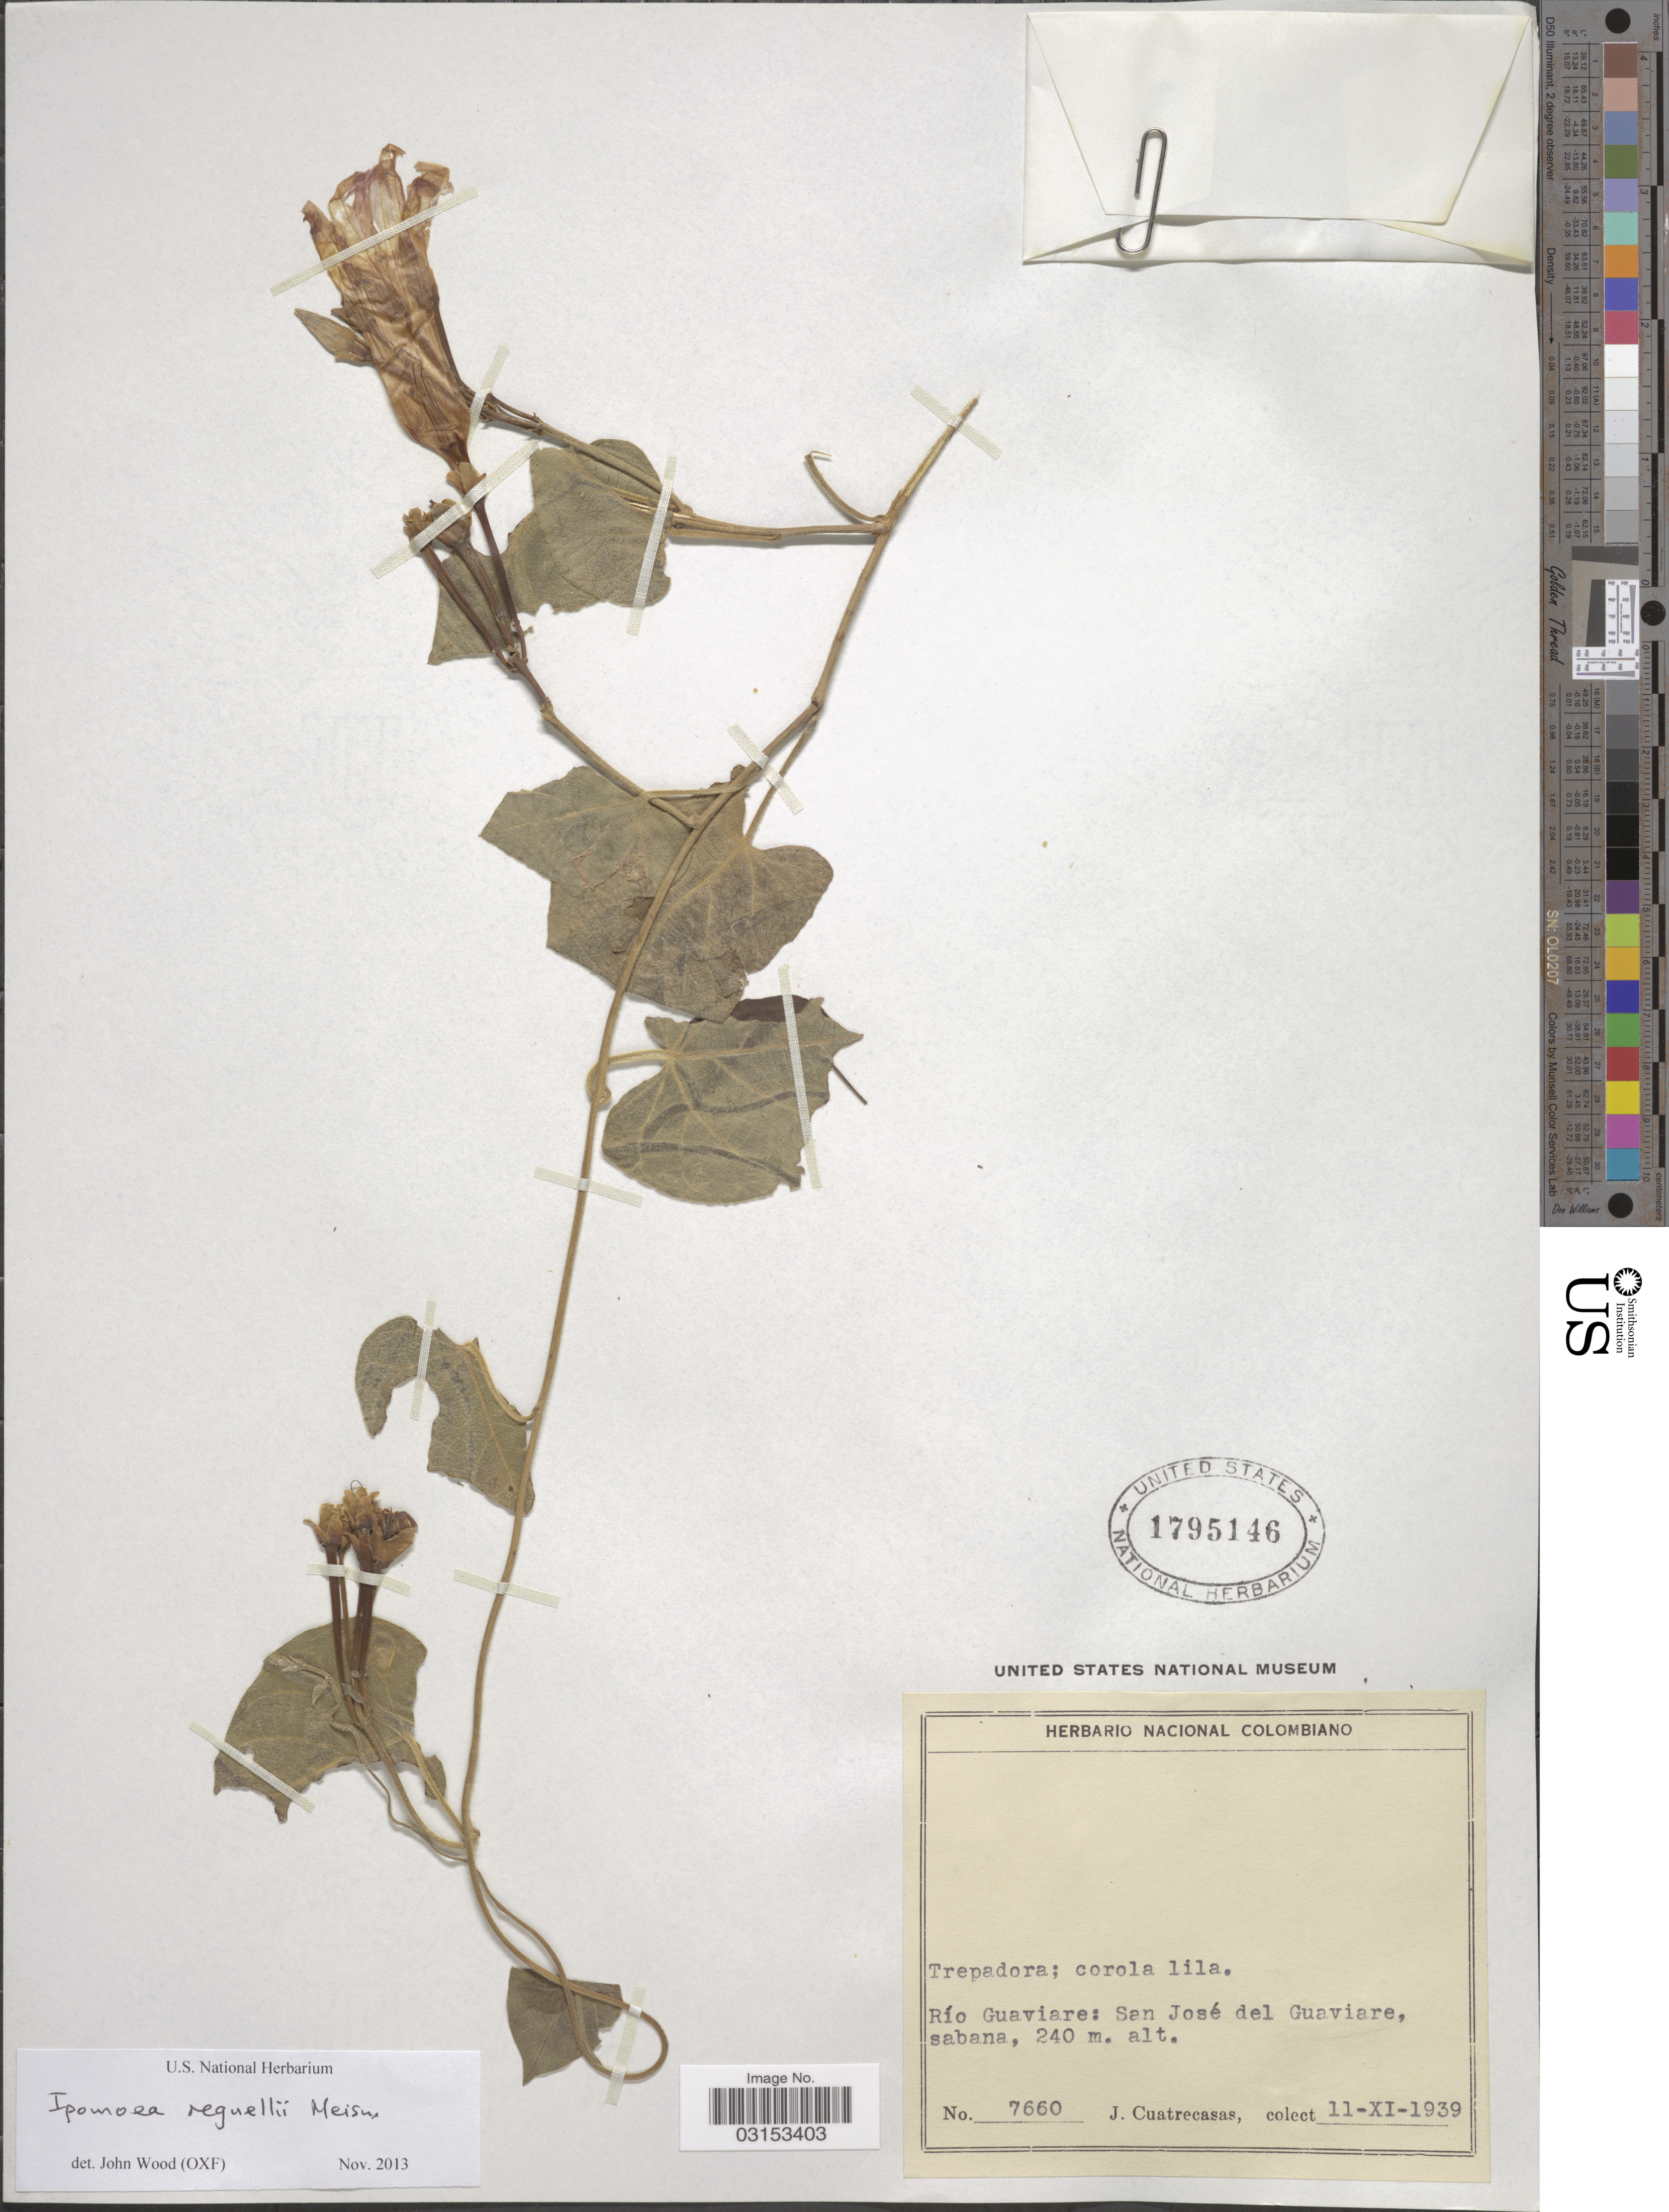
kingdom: Plantae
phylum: Tracheophyta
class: Magnoliopsida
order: Solanales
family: Convolvulaceae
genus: Ipomoea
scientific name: Ipomoea regnellii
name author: Meisn.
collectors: J. Cuatrecasas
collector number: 7660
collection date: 1939-11-11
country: Colombia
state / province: Guaviare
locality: Río Guaviare: San José del Guaviare.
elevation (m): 240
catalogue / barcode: US 1795146